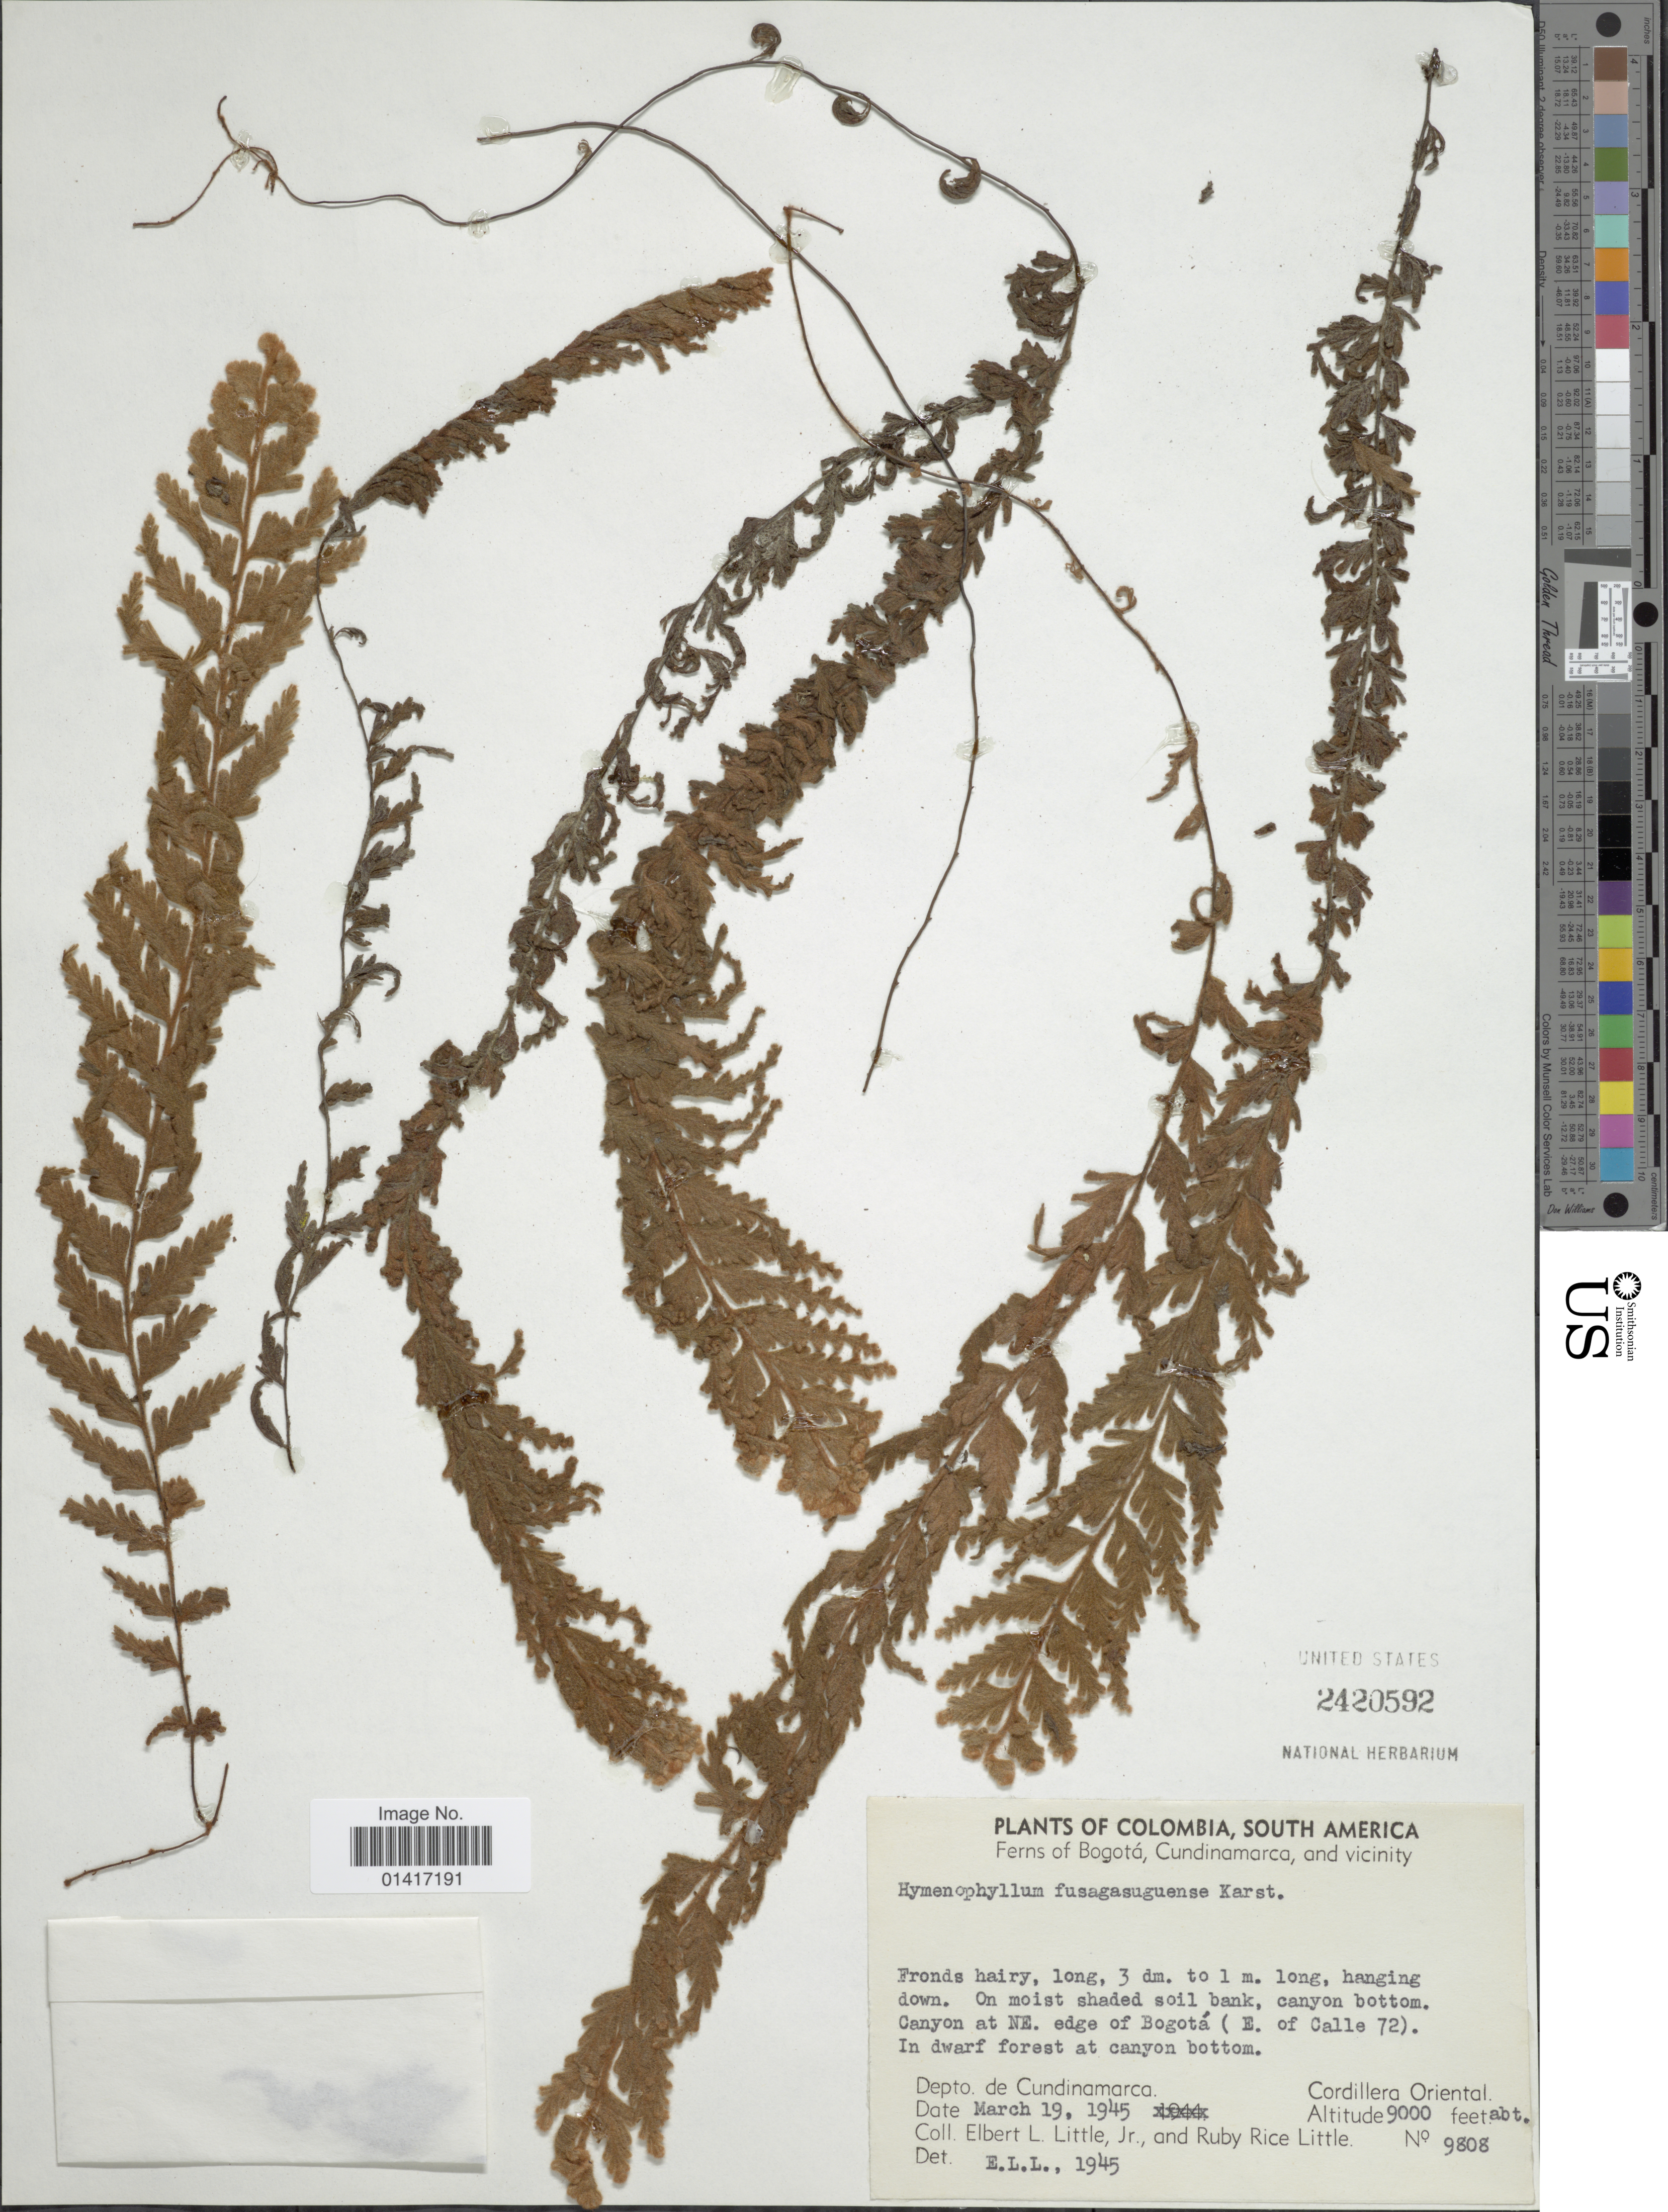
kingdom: Plantae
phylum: Tracheophyta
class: Polypodiopsida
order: Hymenophyllales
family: Hymenophyllaceae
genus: Hymenophyllum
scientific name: Hymenophyllum tomentosum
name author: Kunze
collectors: E. L. Little & R. R. Little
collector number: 9808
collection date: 1945-03-19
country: Colombia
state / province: Cundinamarca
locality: On moist shaded soil bank, canyon bottom. Canyon at NE. edge of Bogota (E. of Calle 72). IN dwarf forest at canyon bottom, Cordillera Oriental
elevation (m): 2743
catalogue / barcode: US 2420592